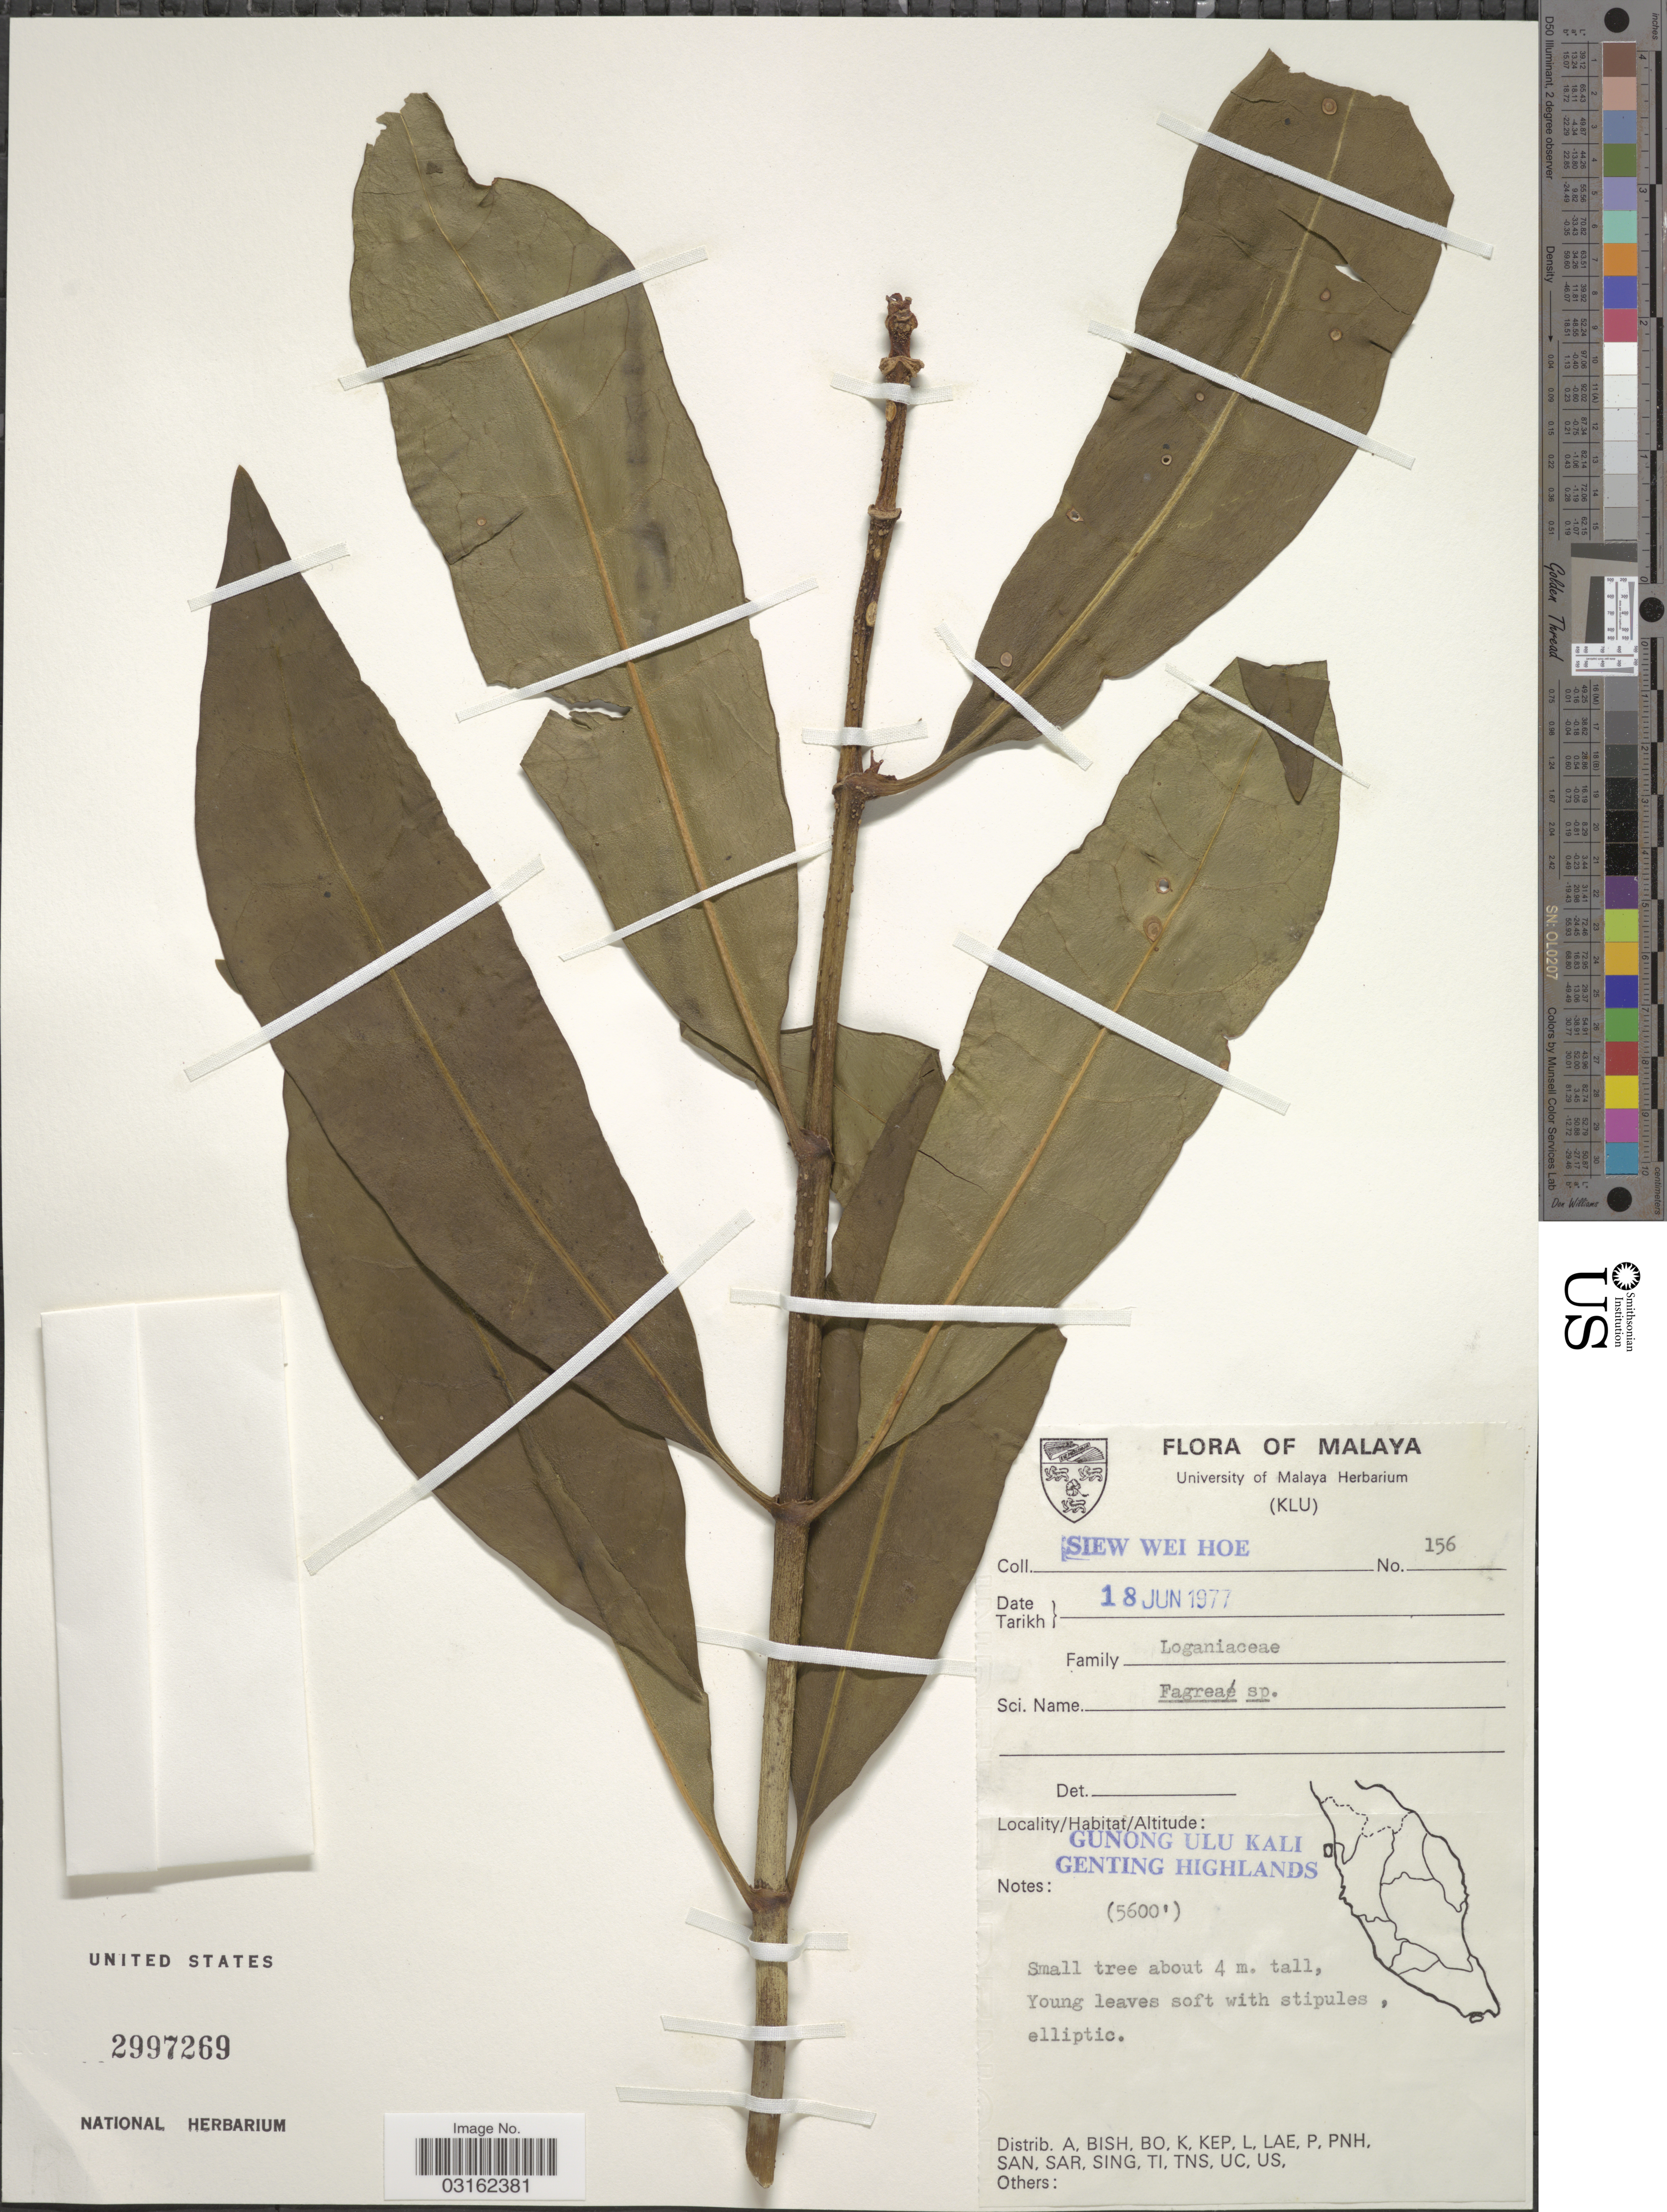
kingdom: Plantae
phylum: Tracheophyta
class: Magnoliopsida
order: Gentianales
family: Gentianaceae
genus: Fagraea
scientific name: Fagraea sp.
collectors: W. H. Siew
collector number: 156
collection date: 1977-06-18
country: Malaysia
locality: Malaya, Gunong Ulu Kali, Genting Highlands.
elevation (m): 1707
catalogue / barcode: US 2997269